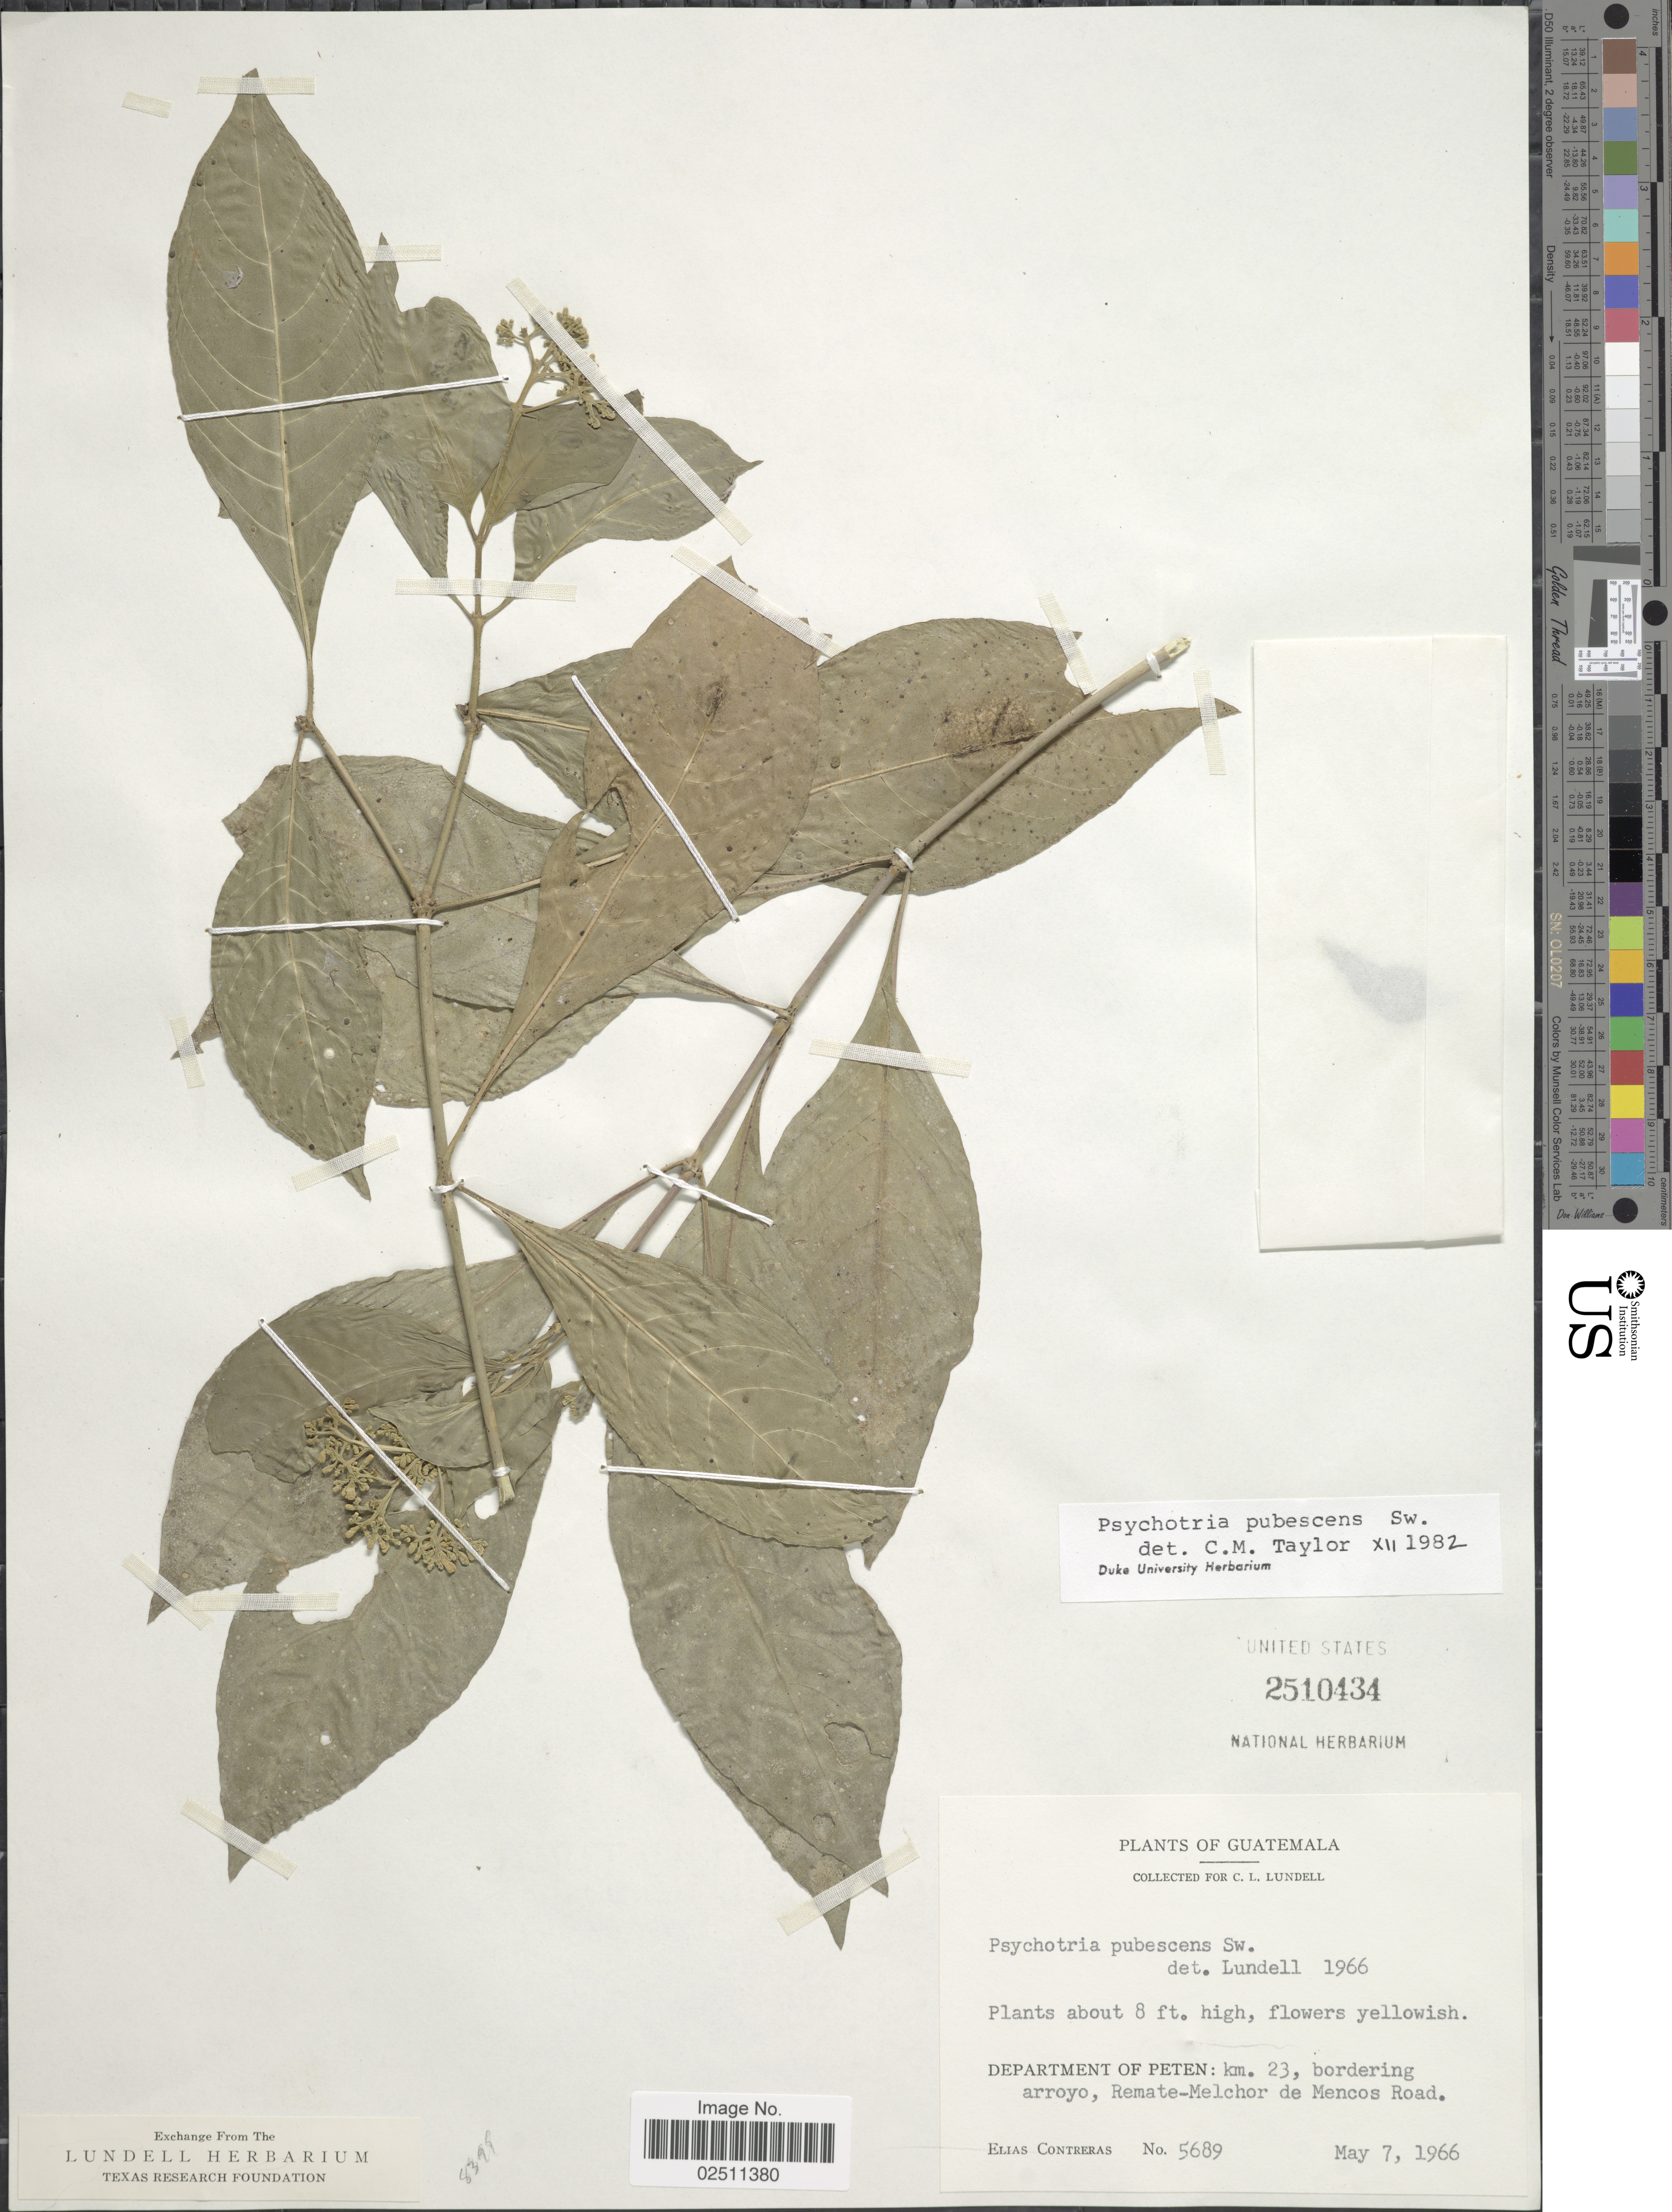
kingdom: Plantae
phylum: Tracheophyta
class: Magnoliopsida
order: Gentianales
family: Rubiaceae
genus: Psychotria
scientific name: Psychotria pubescens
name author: Sw.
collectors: E. Contreras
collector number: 5689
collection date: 1966-05-07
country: Guatemala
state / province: El Petén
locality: Department of Peten: km. 23, bordering arroyo, Remate- Melchor de Mencos Road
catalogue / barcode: US 2510434